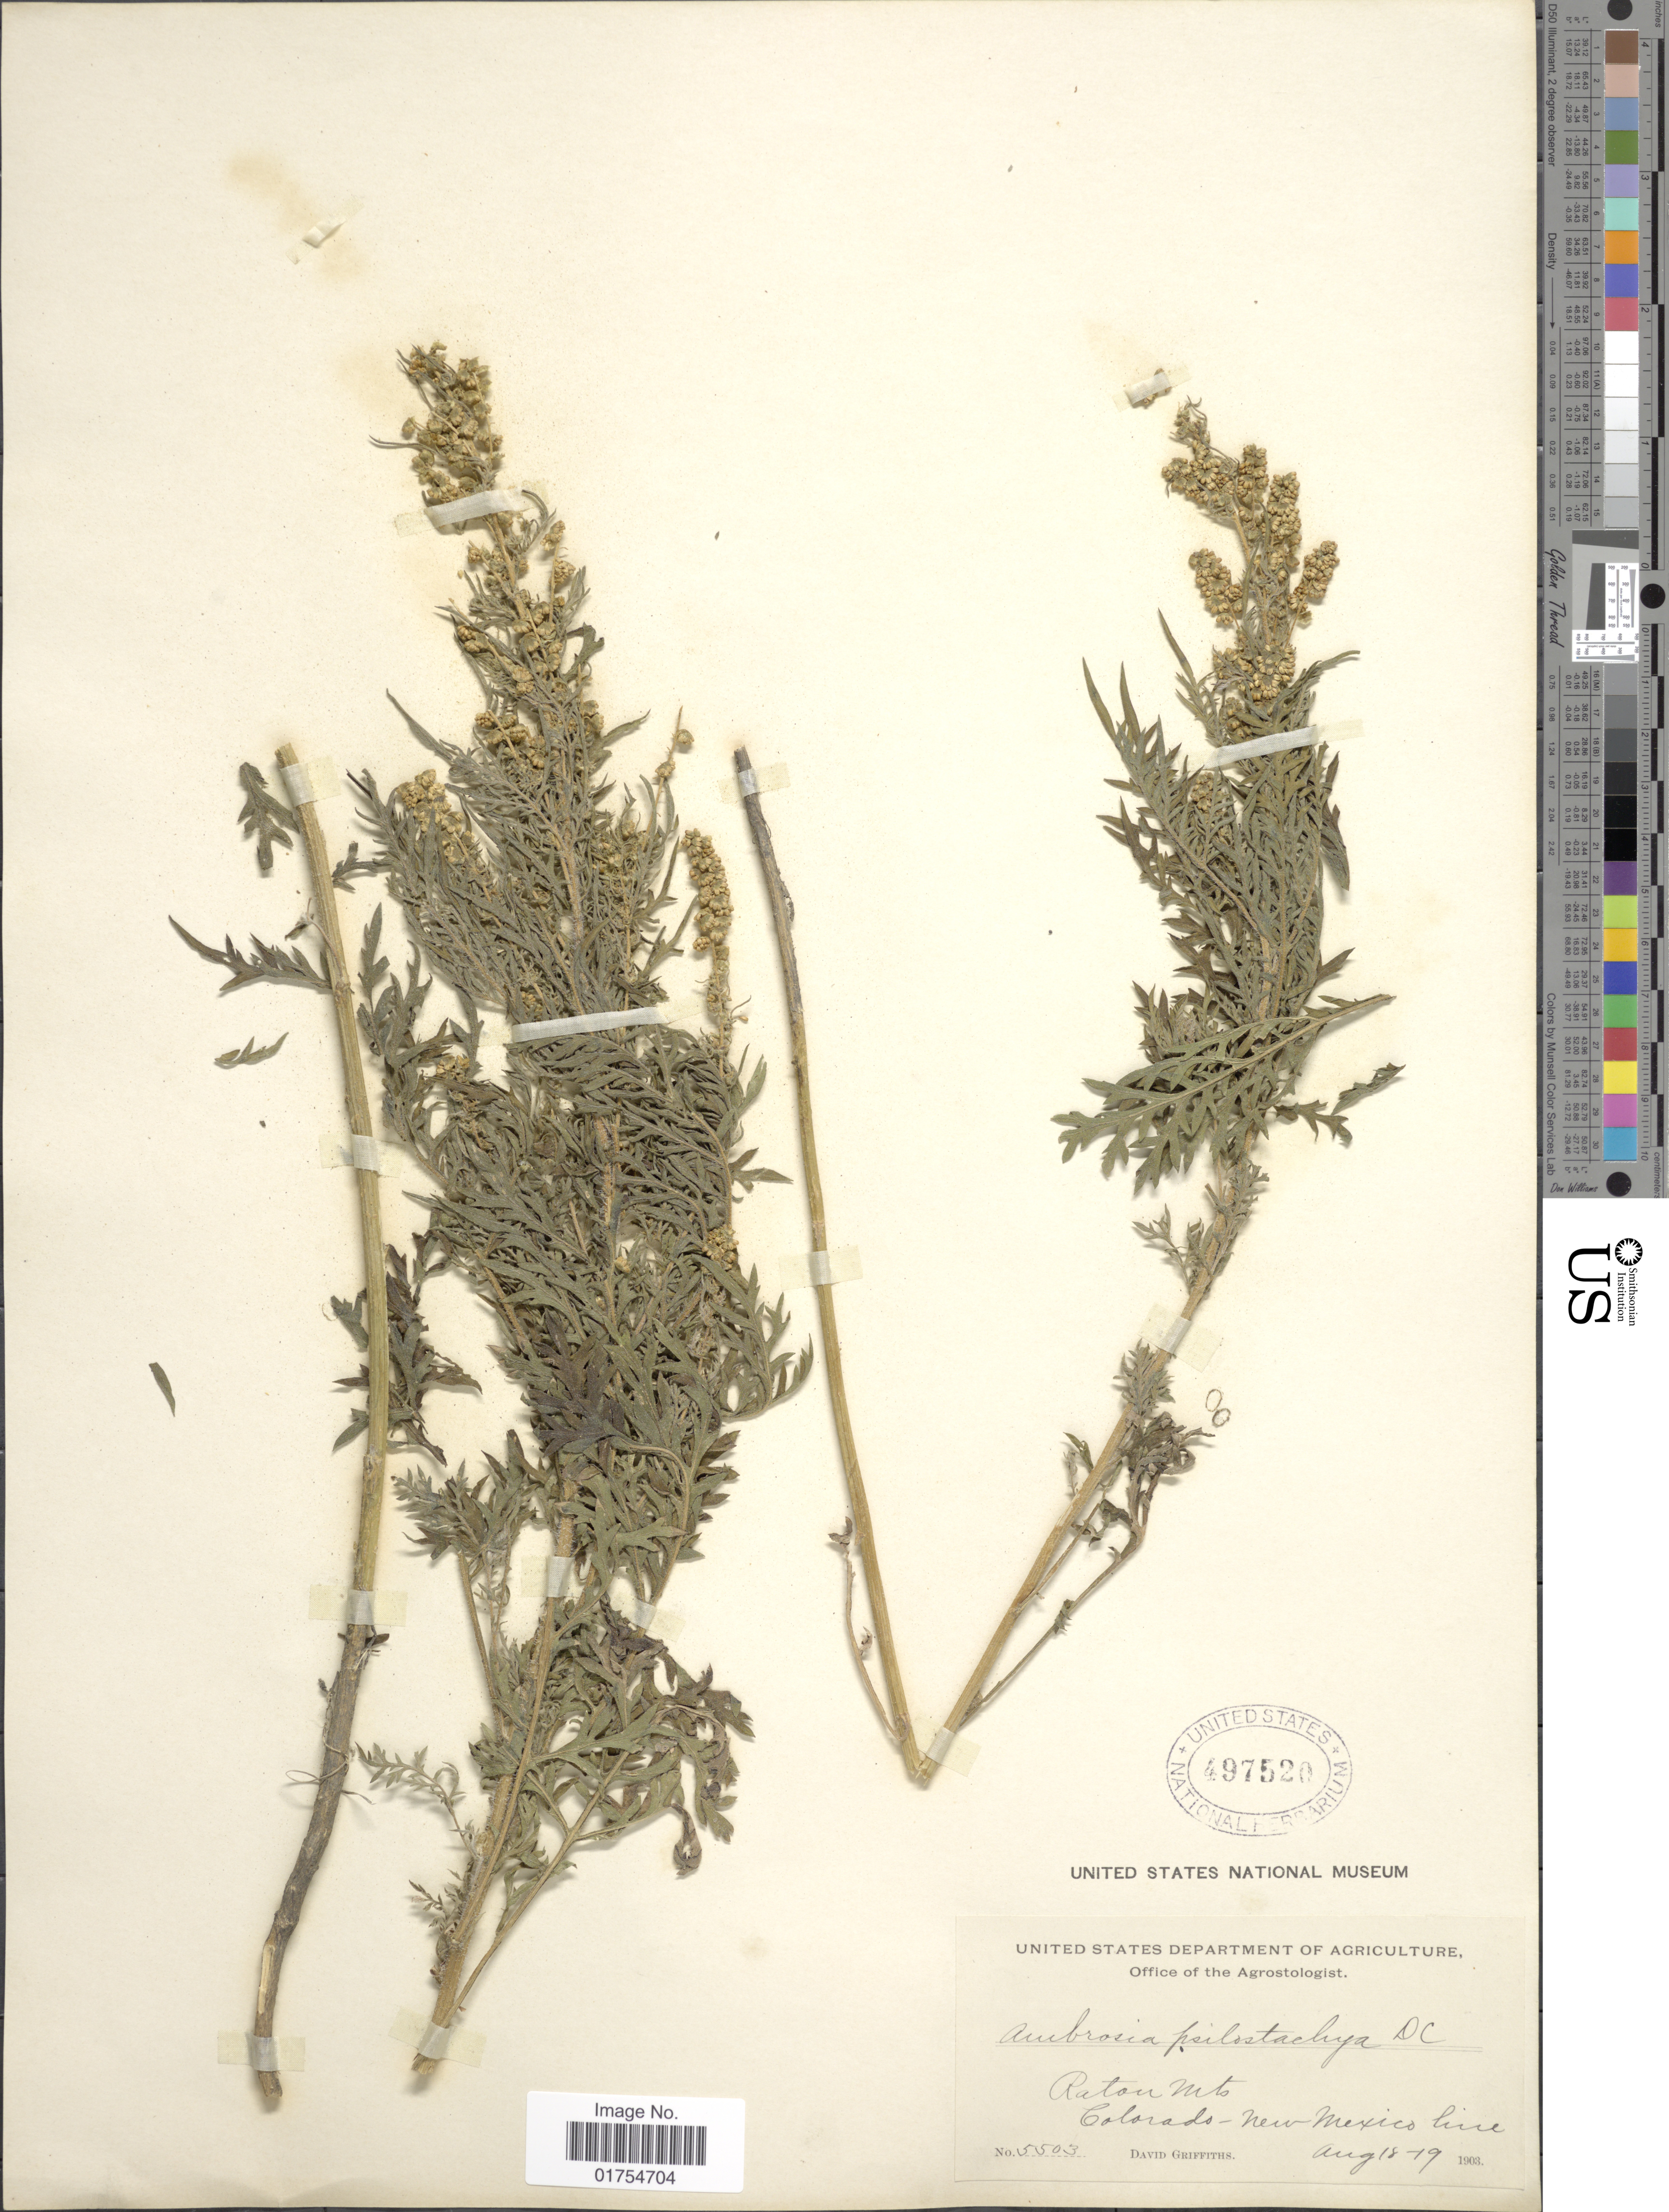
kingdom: Plantae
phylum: Tracheophyta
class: Magnoliopsida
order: Asterales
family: Asteraceae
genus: Franseria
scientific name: Franseria tenuifolia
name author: Harv. & A. Gray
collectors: D. Griffiths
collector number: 5503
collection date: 1903-08-18/1903-08-19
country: United States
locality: Colorado-New Mexico line. Raton mts.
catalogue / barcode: US 497520